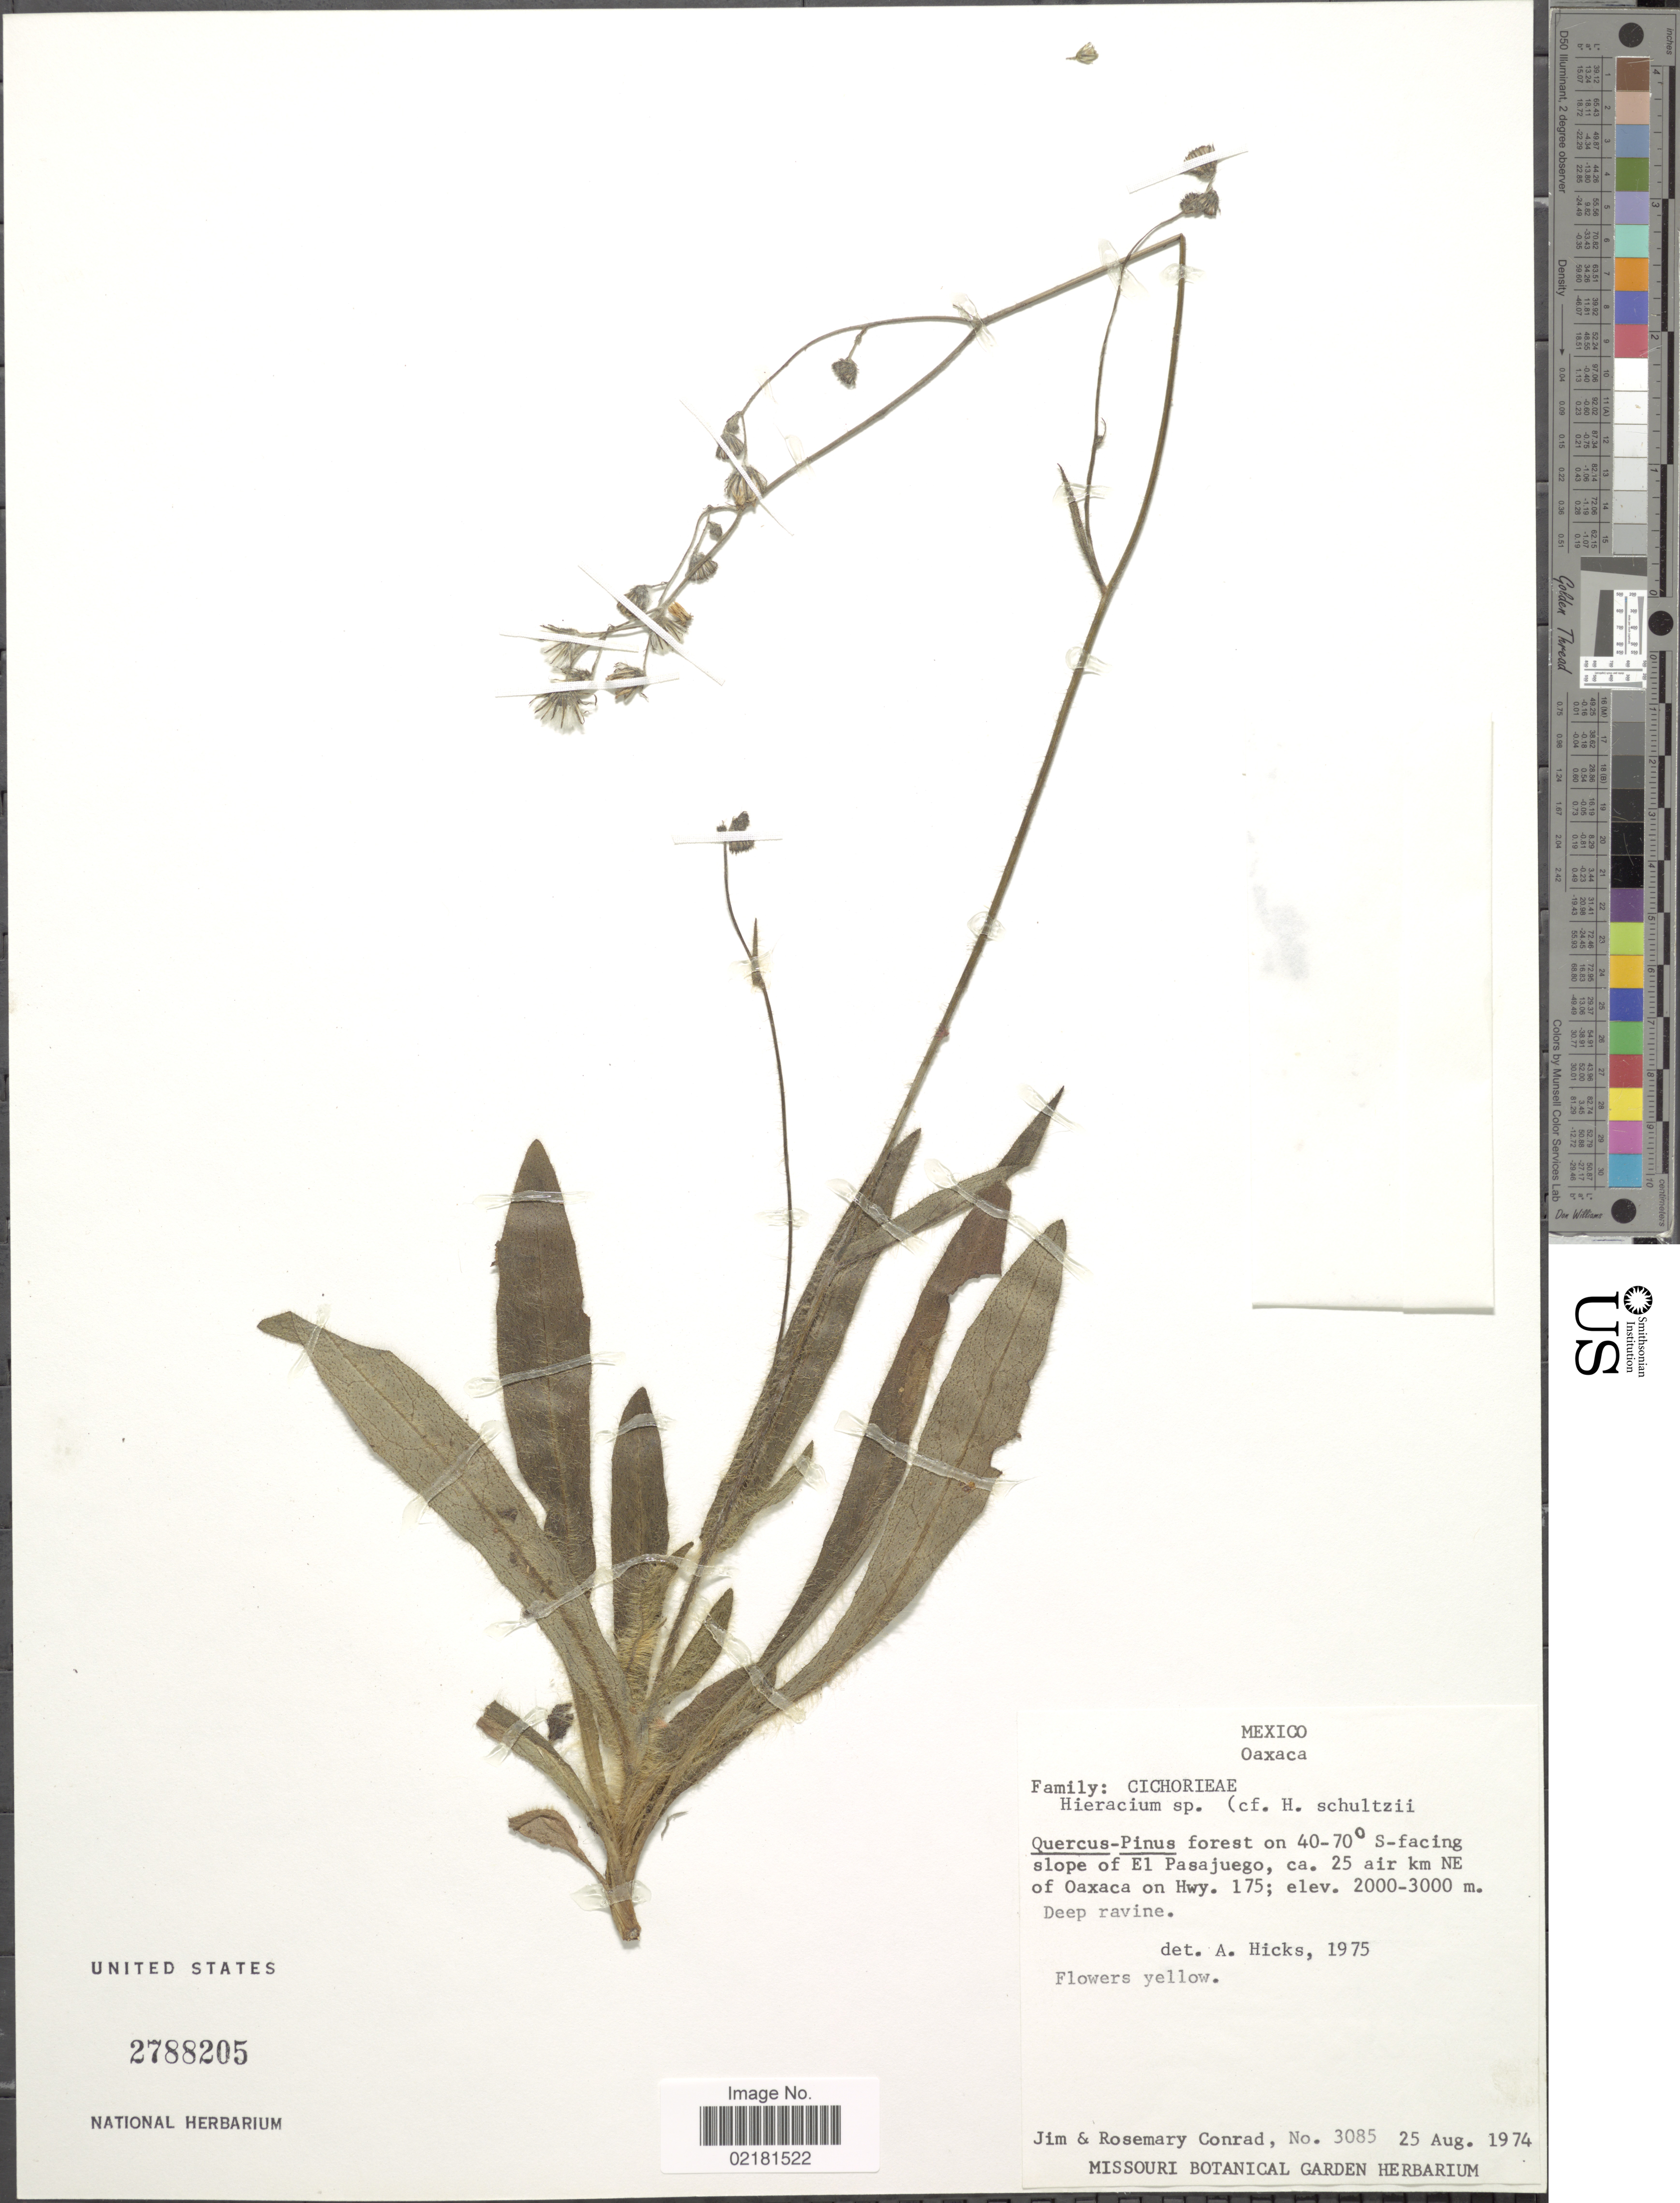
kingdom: Plantae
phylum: Tracheophyta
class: Magnoliopsida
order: Asterales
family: Asteraceae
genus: Hieracium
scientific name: Hieracium repandulare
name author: Druce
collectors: J. Conrad & R. Conrad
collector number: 3085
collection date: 1974-08-25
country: Mexico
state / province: Oaxaca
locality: Quercus-Pinus forest on 40-70° S-facing slope of El Pasajuego, ca. 25 air km NE of Oaxaca on Hwy. 175.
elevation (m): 2000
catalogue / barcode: US 2788205